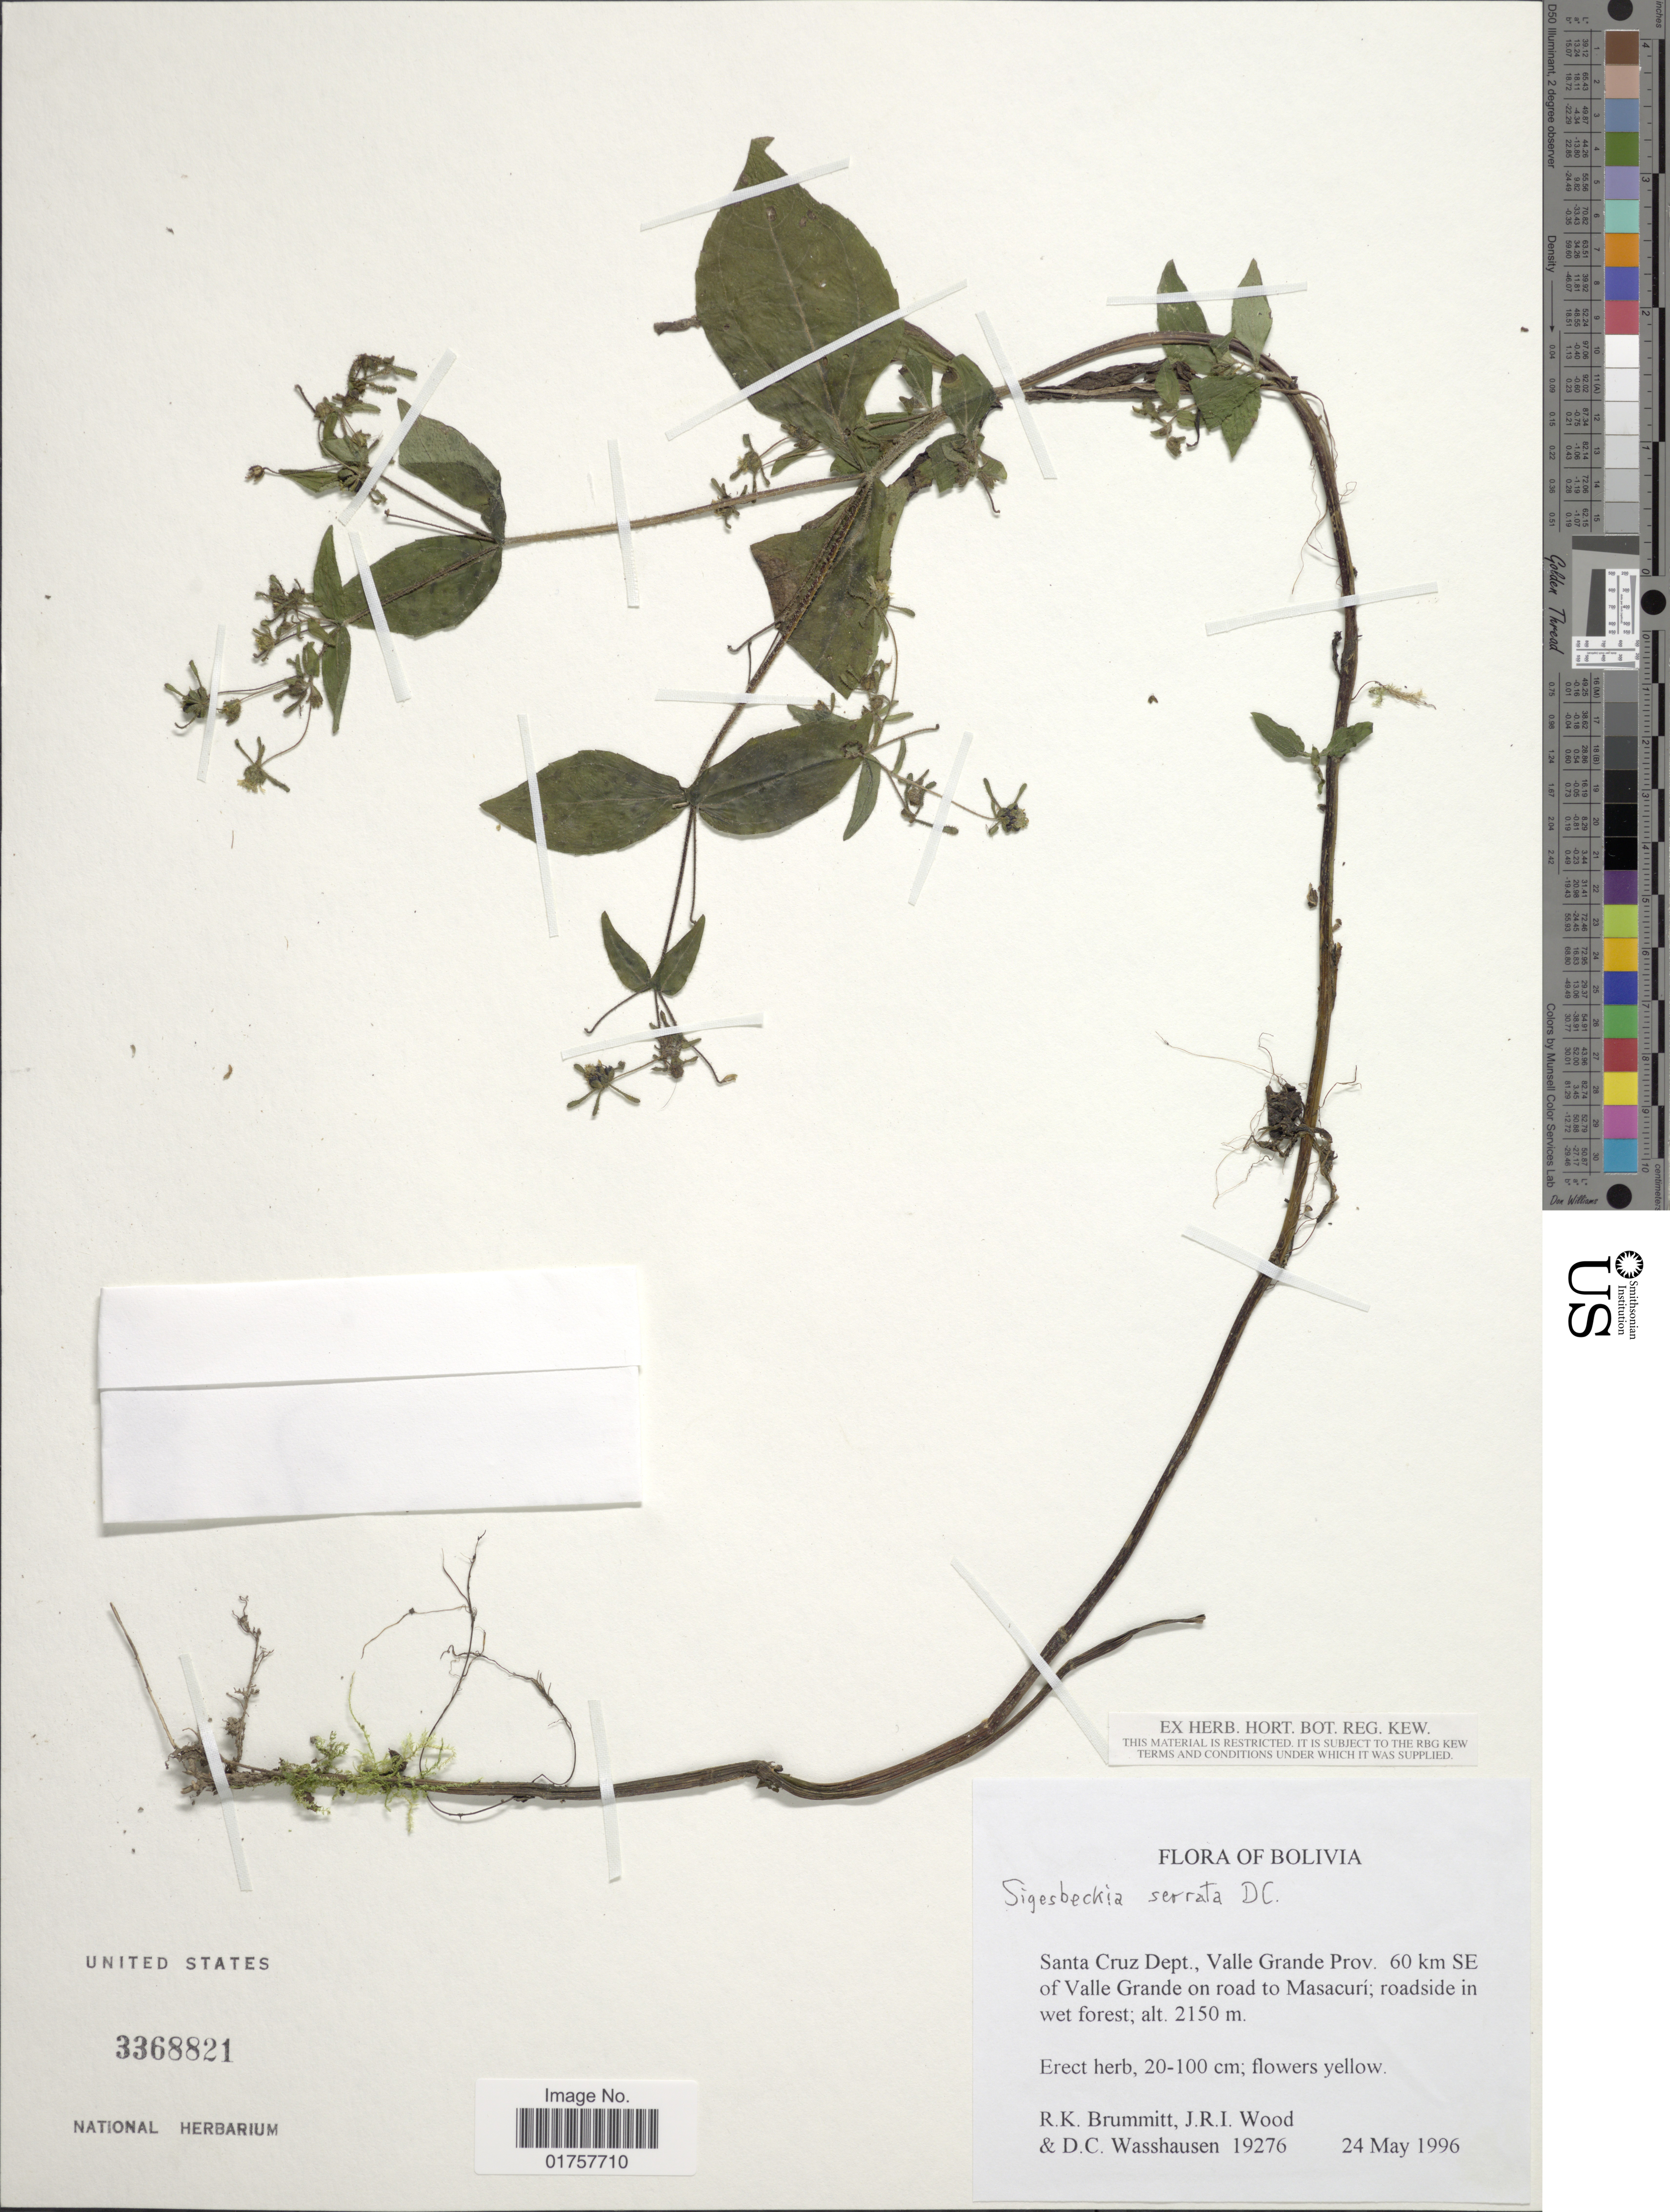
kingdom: Plantae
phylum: Tracheophyta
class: Magnoliopsida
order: Asterales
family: Asteraceae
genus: Sigesbeckia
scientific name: Sigesbeckia serrata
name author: DC.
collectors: R. Brummitt, J. R. I. Wood & D. C. Wasshausen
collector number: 19276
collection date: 1996-05-24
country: Bolivia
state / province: Santa Cruz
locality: Dept., Valle Grande Prov. 60 km SE of Valle Grande on road to Masacurí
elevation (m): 2150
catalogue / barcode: US 3368821